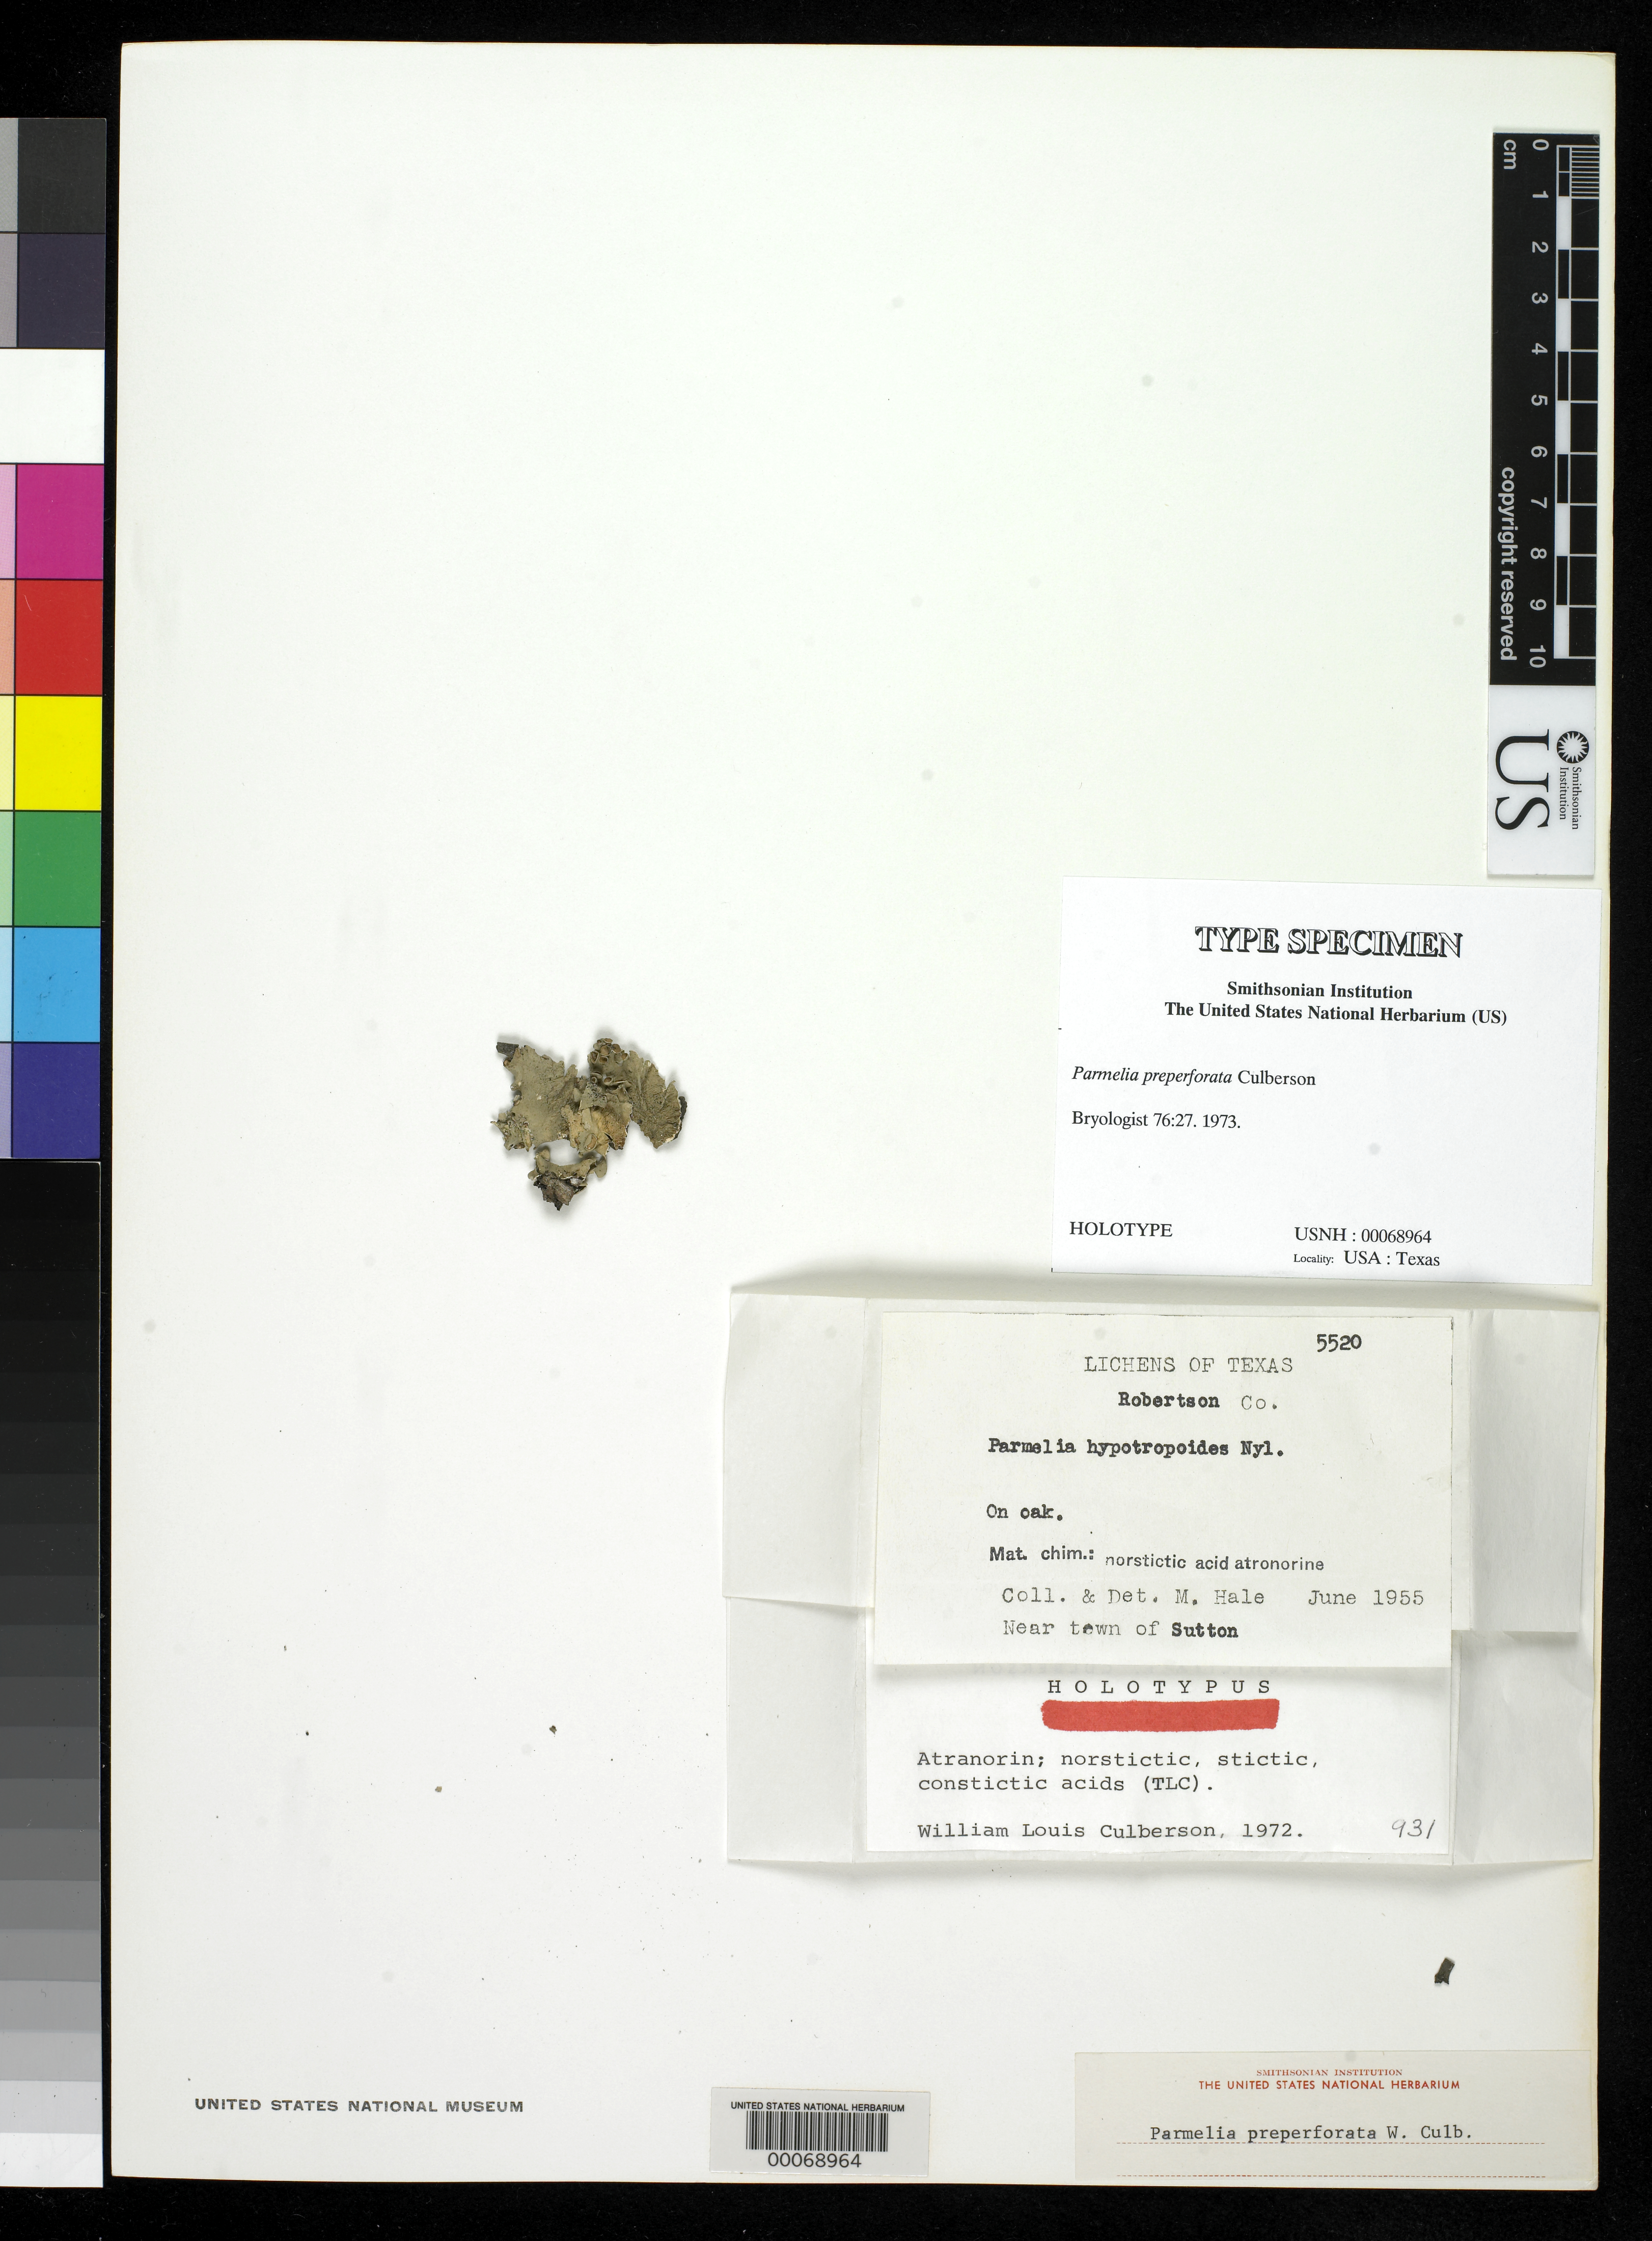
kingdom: Fungi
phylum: Ascomycota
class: Lecanoromycetes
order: Lecanorales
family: Parmeliaceae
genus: Parmelia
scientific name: Parmelia preperforata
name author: W.L. Culb.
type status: Holotype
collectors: M. Hale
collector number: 5520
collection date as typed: Jun 1955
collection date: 1955-06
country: United States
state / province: Texas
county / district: Robertson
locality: Near town of Sutton.